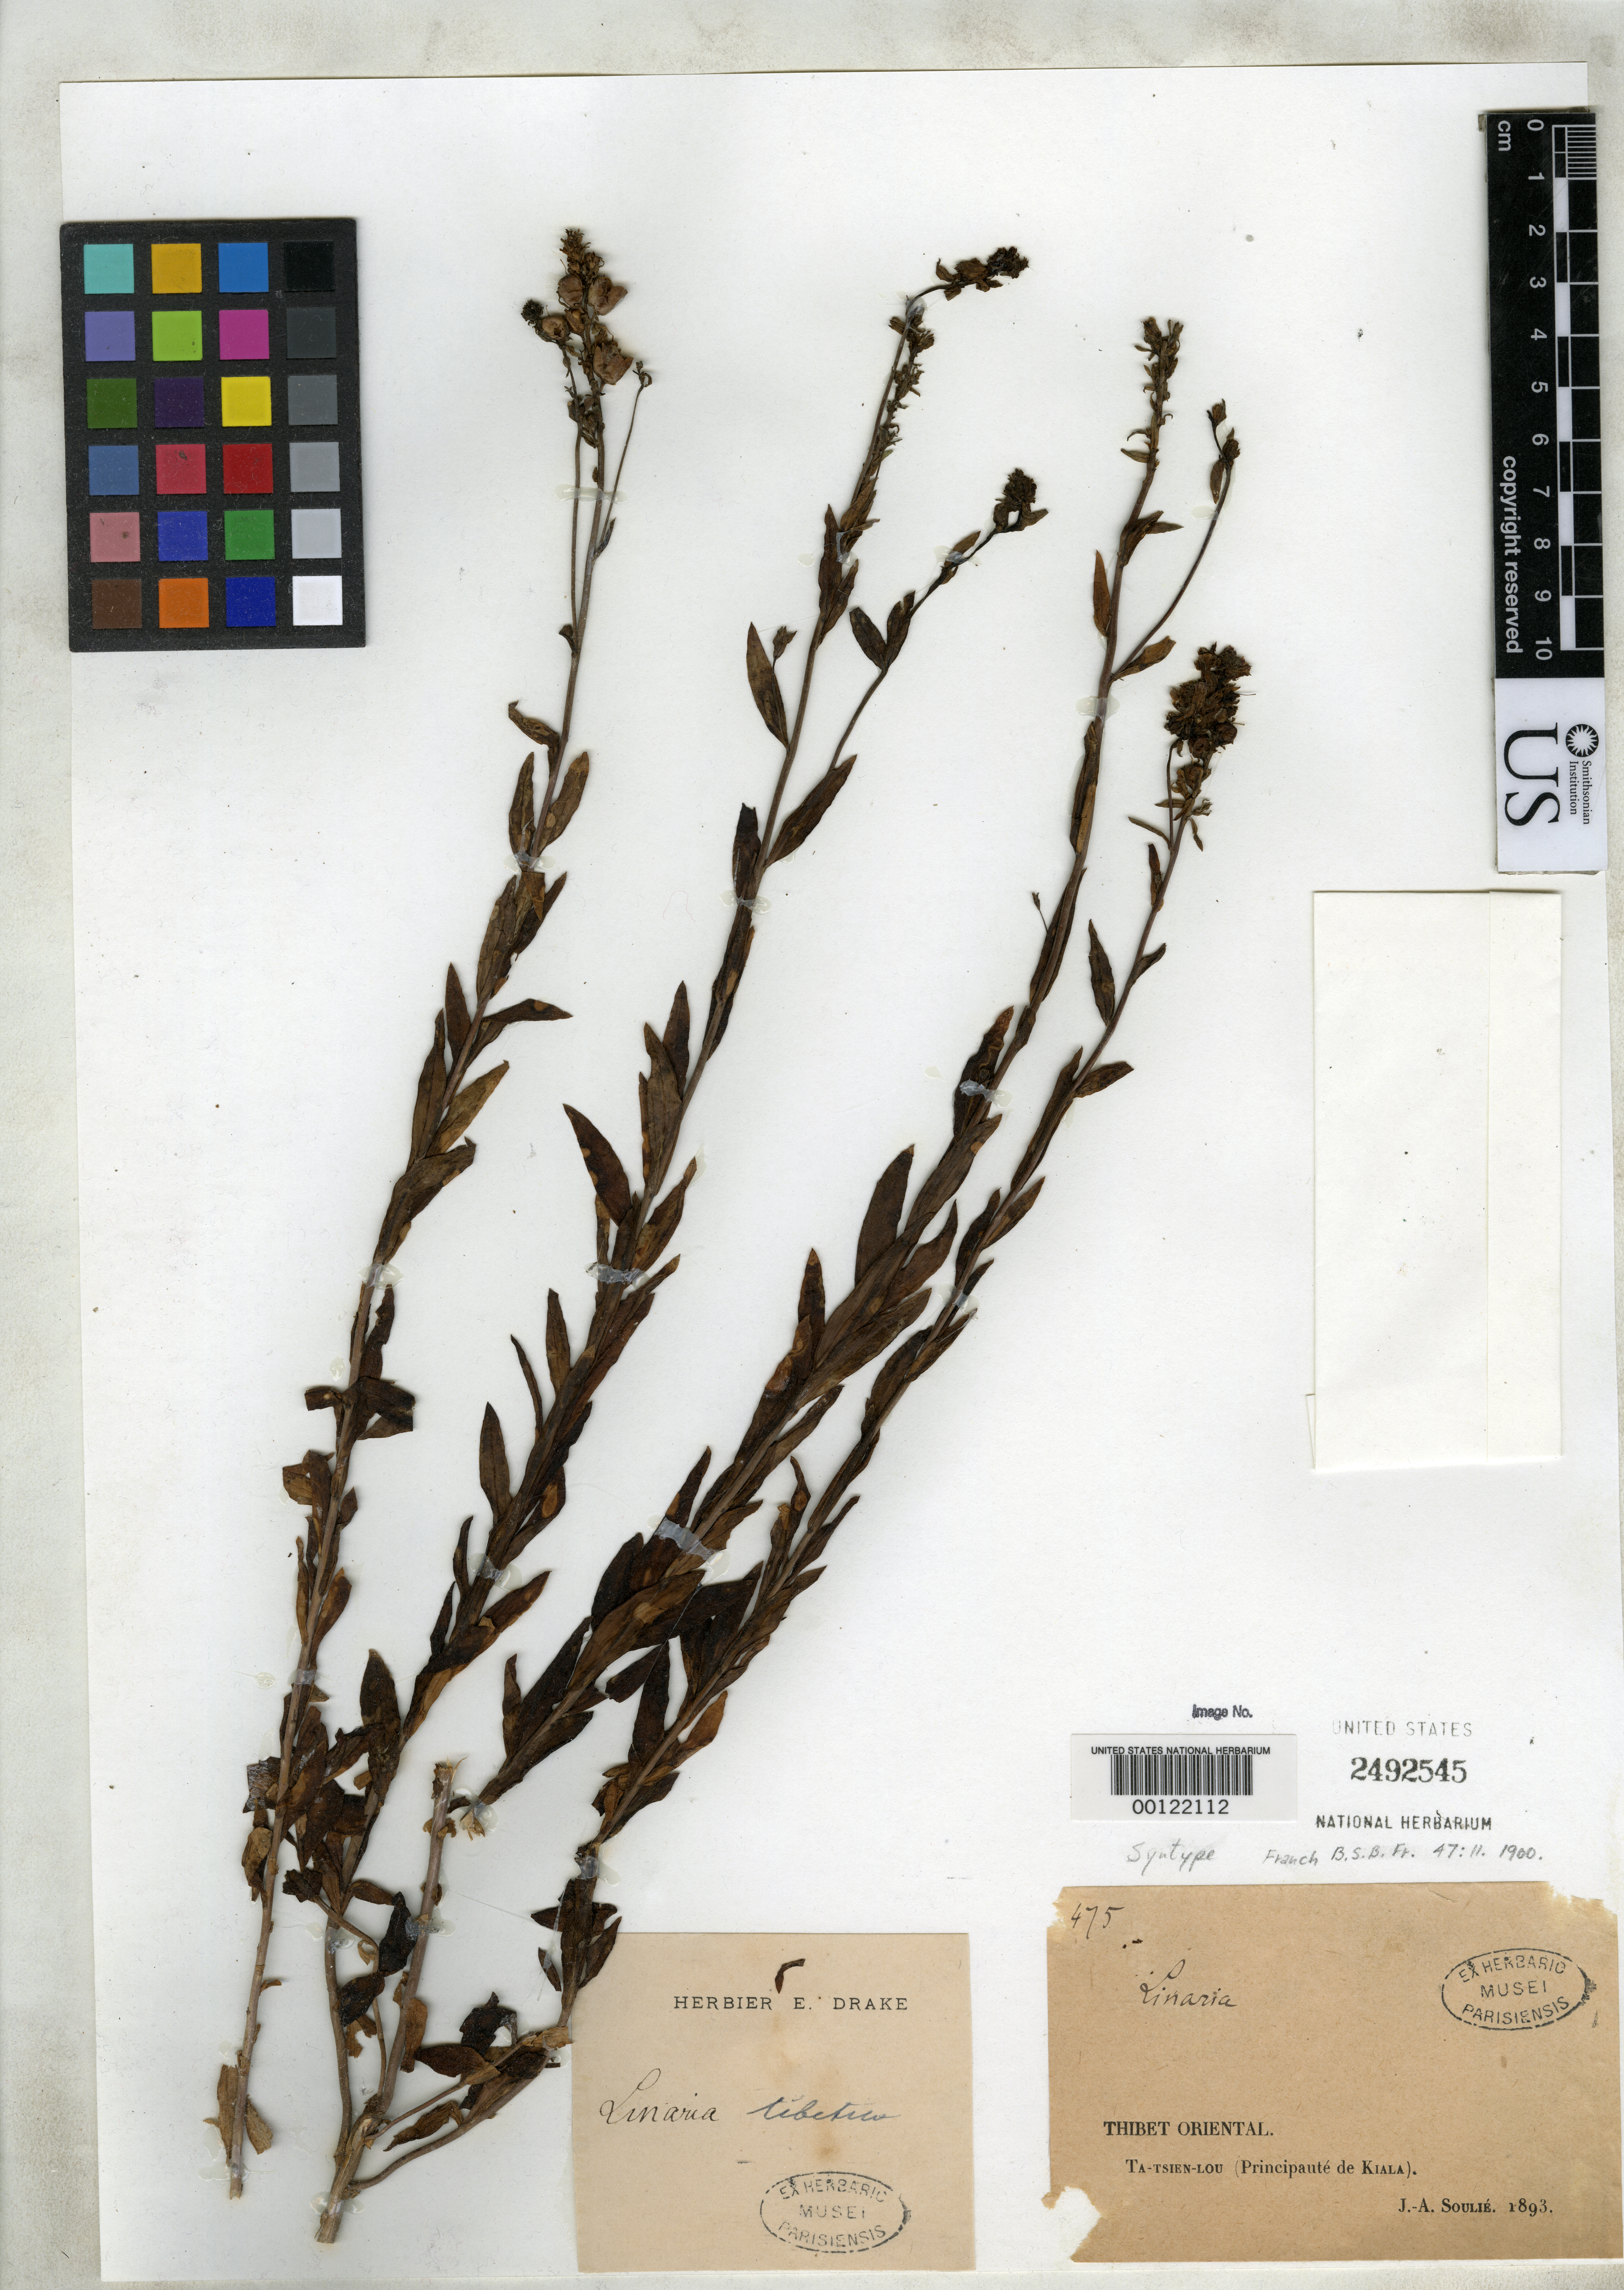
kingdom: Plantae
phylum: Tracheophyta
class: Magnoliopsida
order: Lamiales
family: Plantaginaceae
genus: Linaria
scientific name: Linaria thibetica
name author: Franch.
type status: Syntype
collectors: J. Soulie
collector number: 475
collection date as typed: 1893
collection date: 1893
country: China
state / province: Xizang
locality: Ta-tsien-lou.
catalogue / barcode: US 2492545